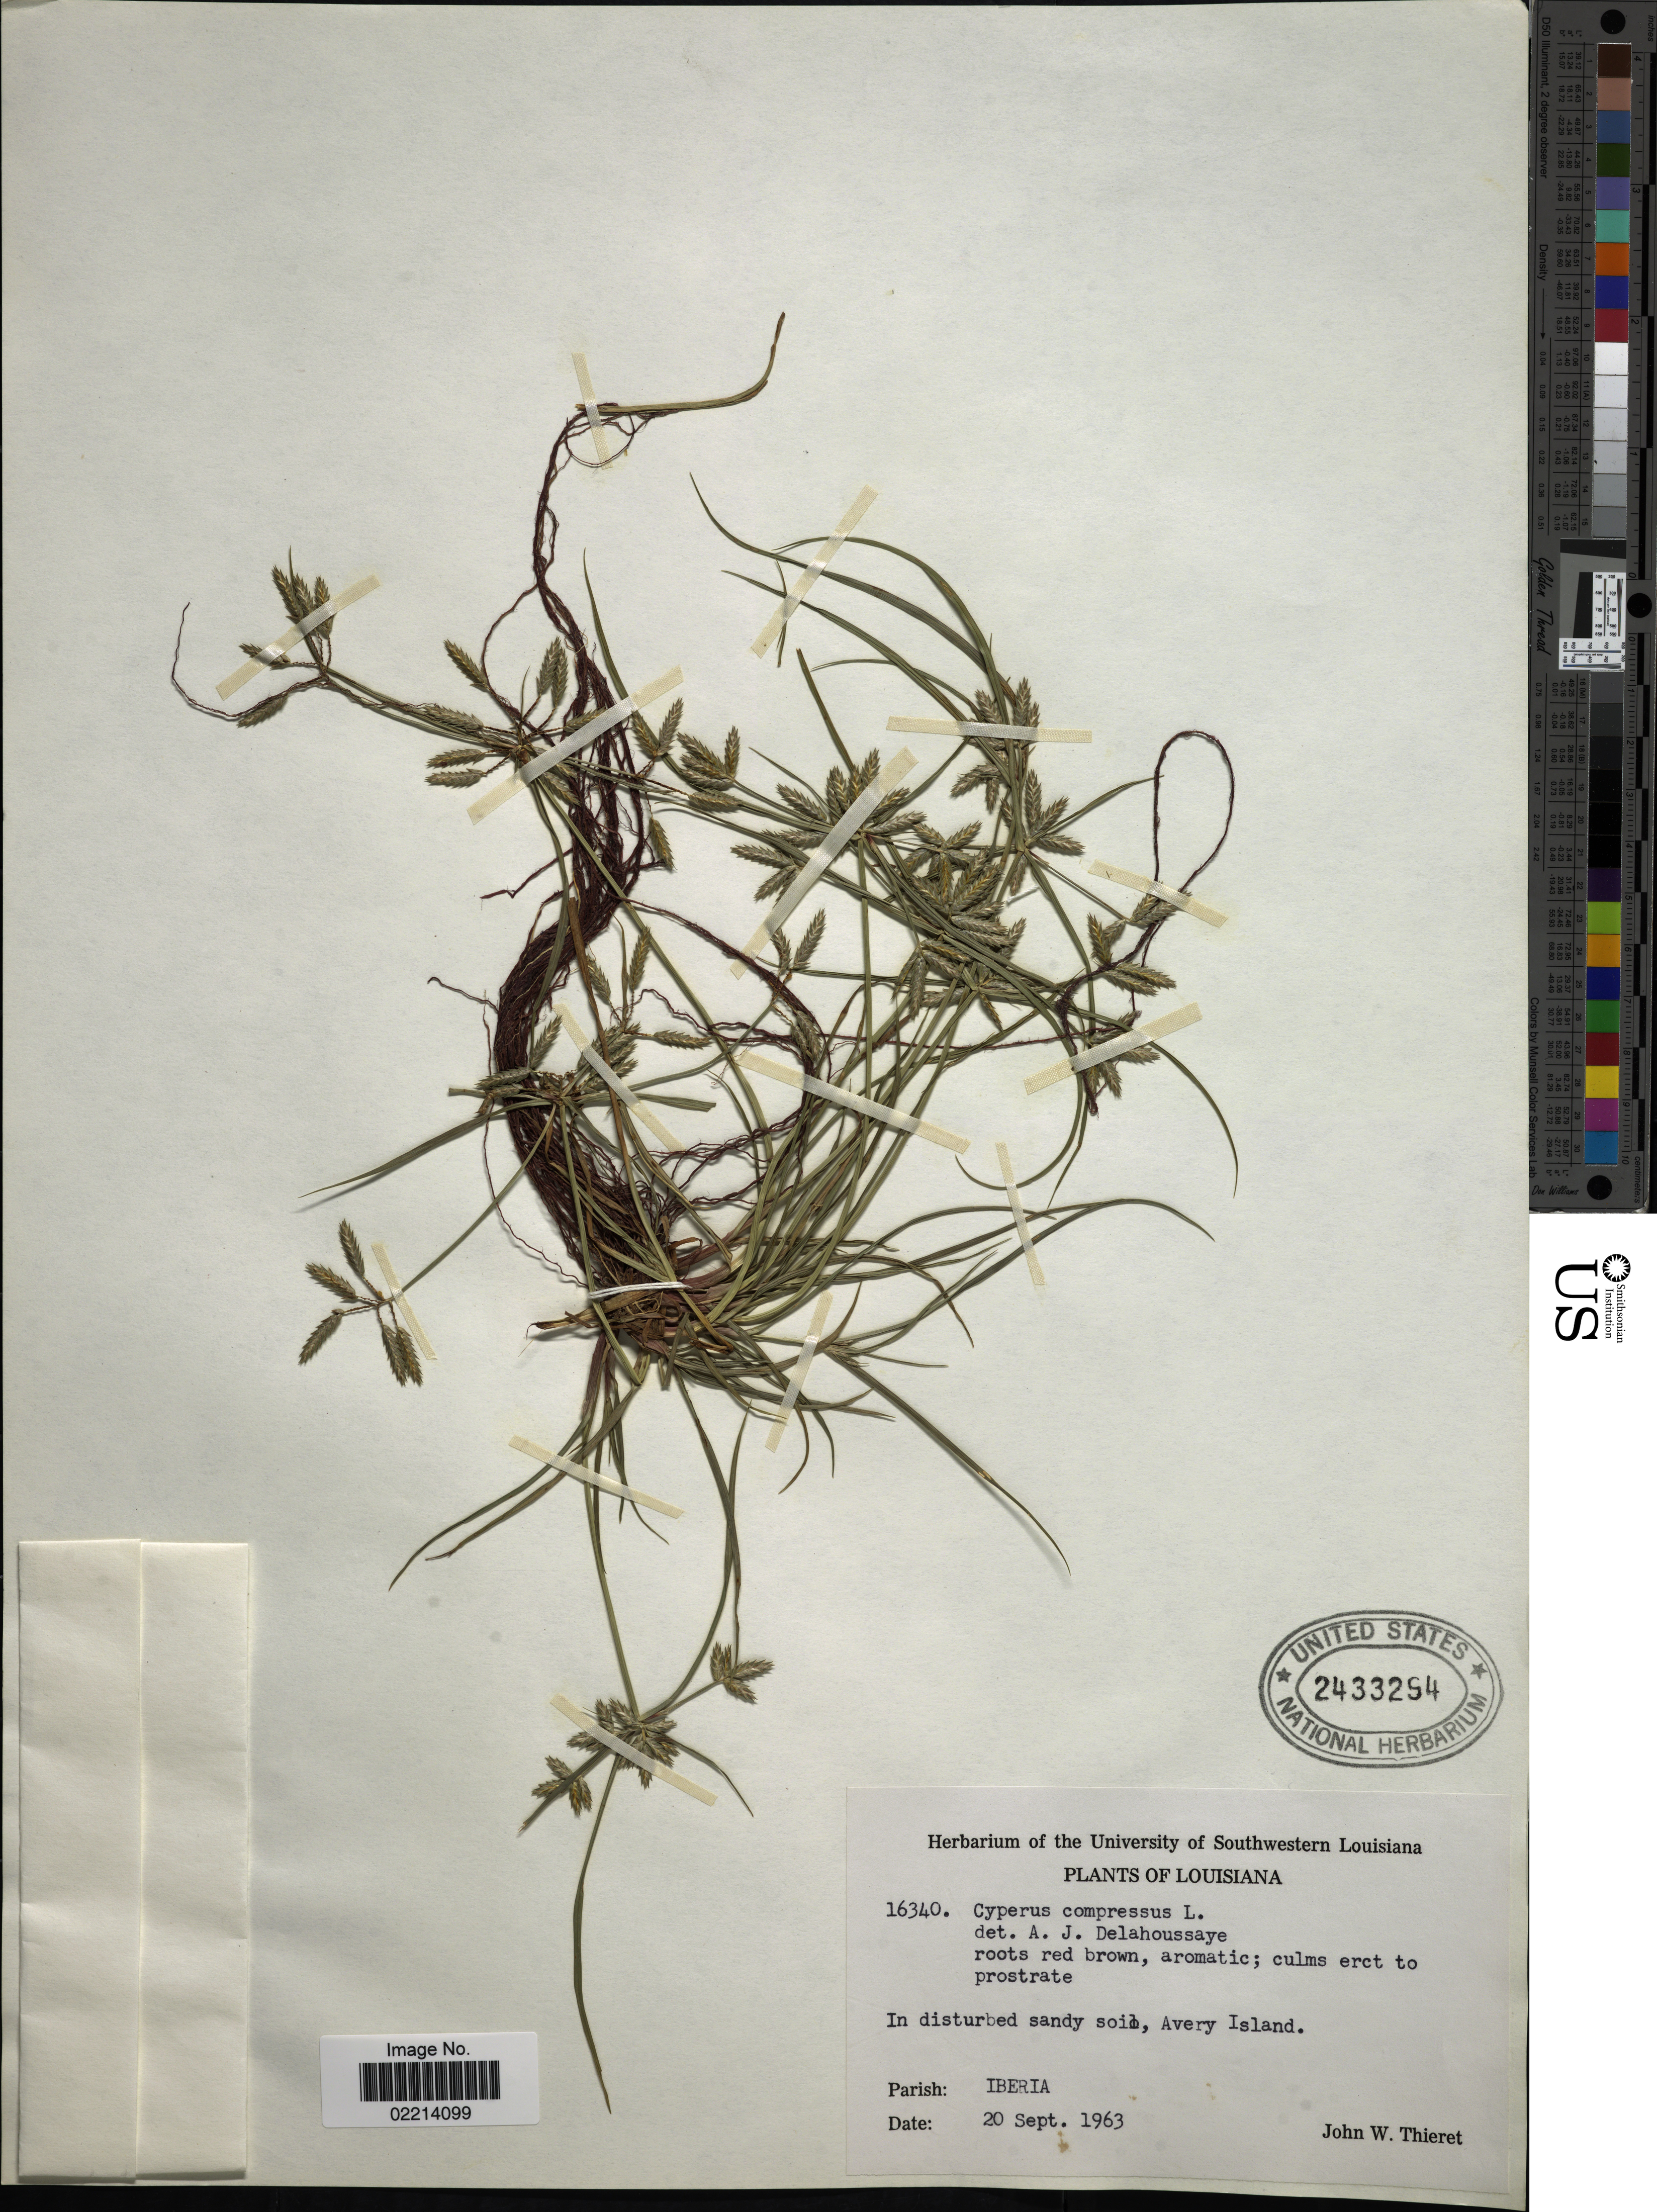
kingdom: Plantae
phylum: Tracheophyta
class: Liliopsida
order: Poales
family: Cyperaceae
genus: Cyperus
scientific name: Cyperus compressus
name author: L.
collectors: J. W. Thieret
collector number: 16340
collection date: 1963-09-20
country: United States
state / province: Louisiana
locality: In disturbed sandy soil, Avery Island. Parish: Iberia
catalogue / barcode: US 2433294